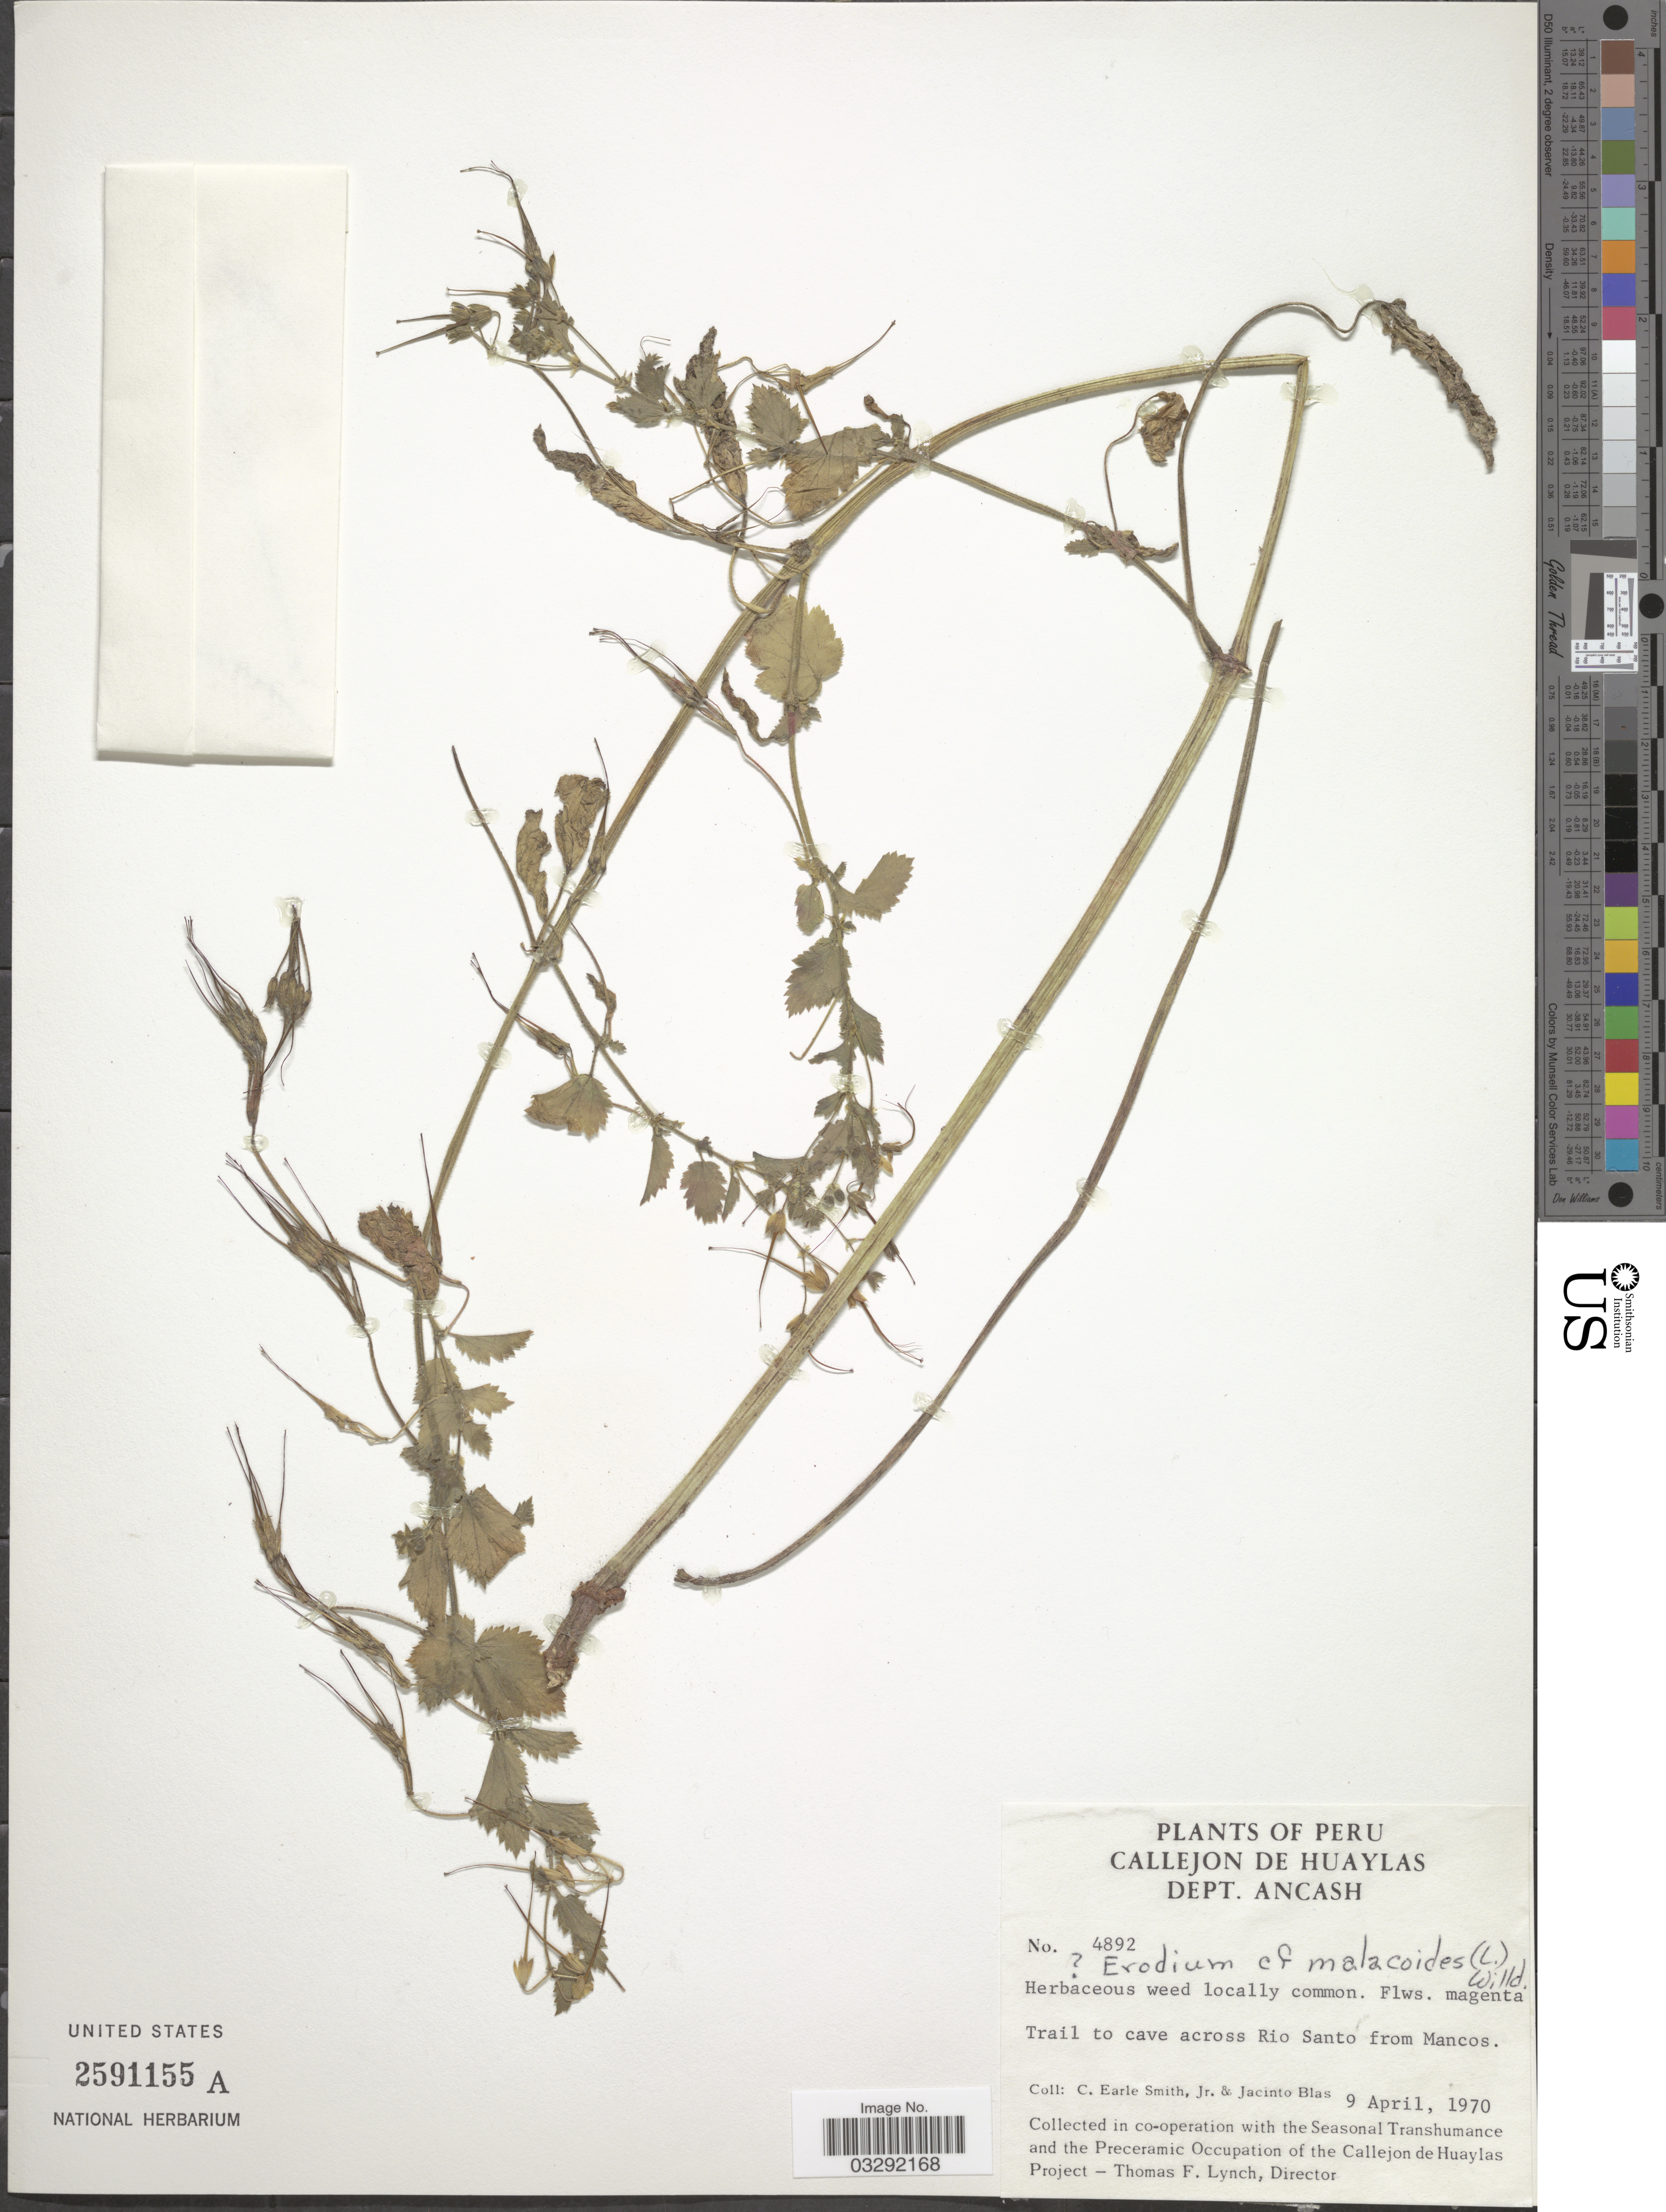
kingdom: Plantae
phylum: Tracheophyta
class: Magnoliopsida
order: Geraniales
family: Geraniaceae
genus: Erodium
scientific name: Erodium malacoides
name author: (L.) L'Hér.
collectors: C. E. Smith Jr. & J. Blas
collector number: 4892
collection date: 1970-04-09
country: Peru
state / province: Ancash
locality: Callejon de Huaylas. Dept. Ancash. Trail to cave across Rio Santo from Mancos.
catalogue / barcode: US 2591155A